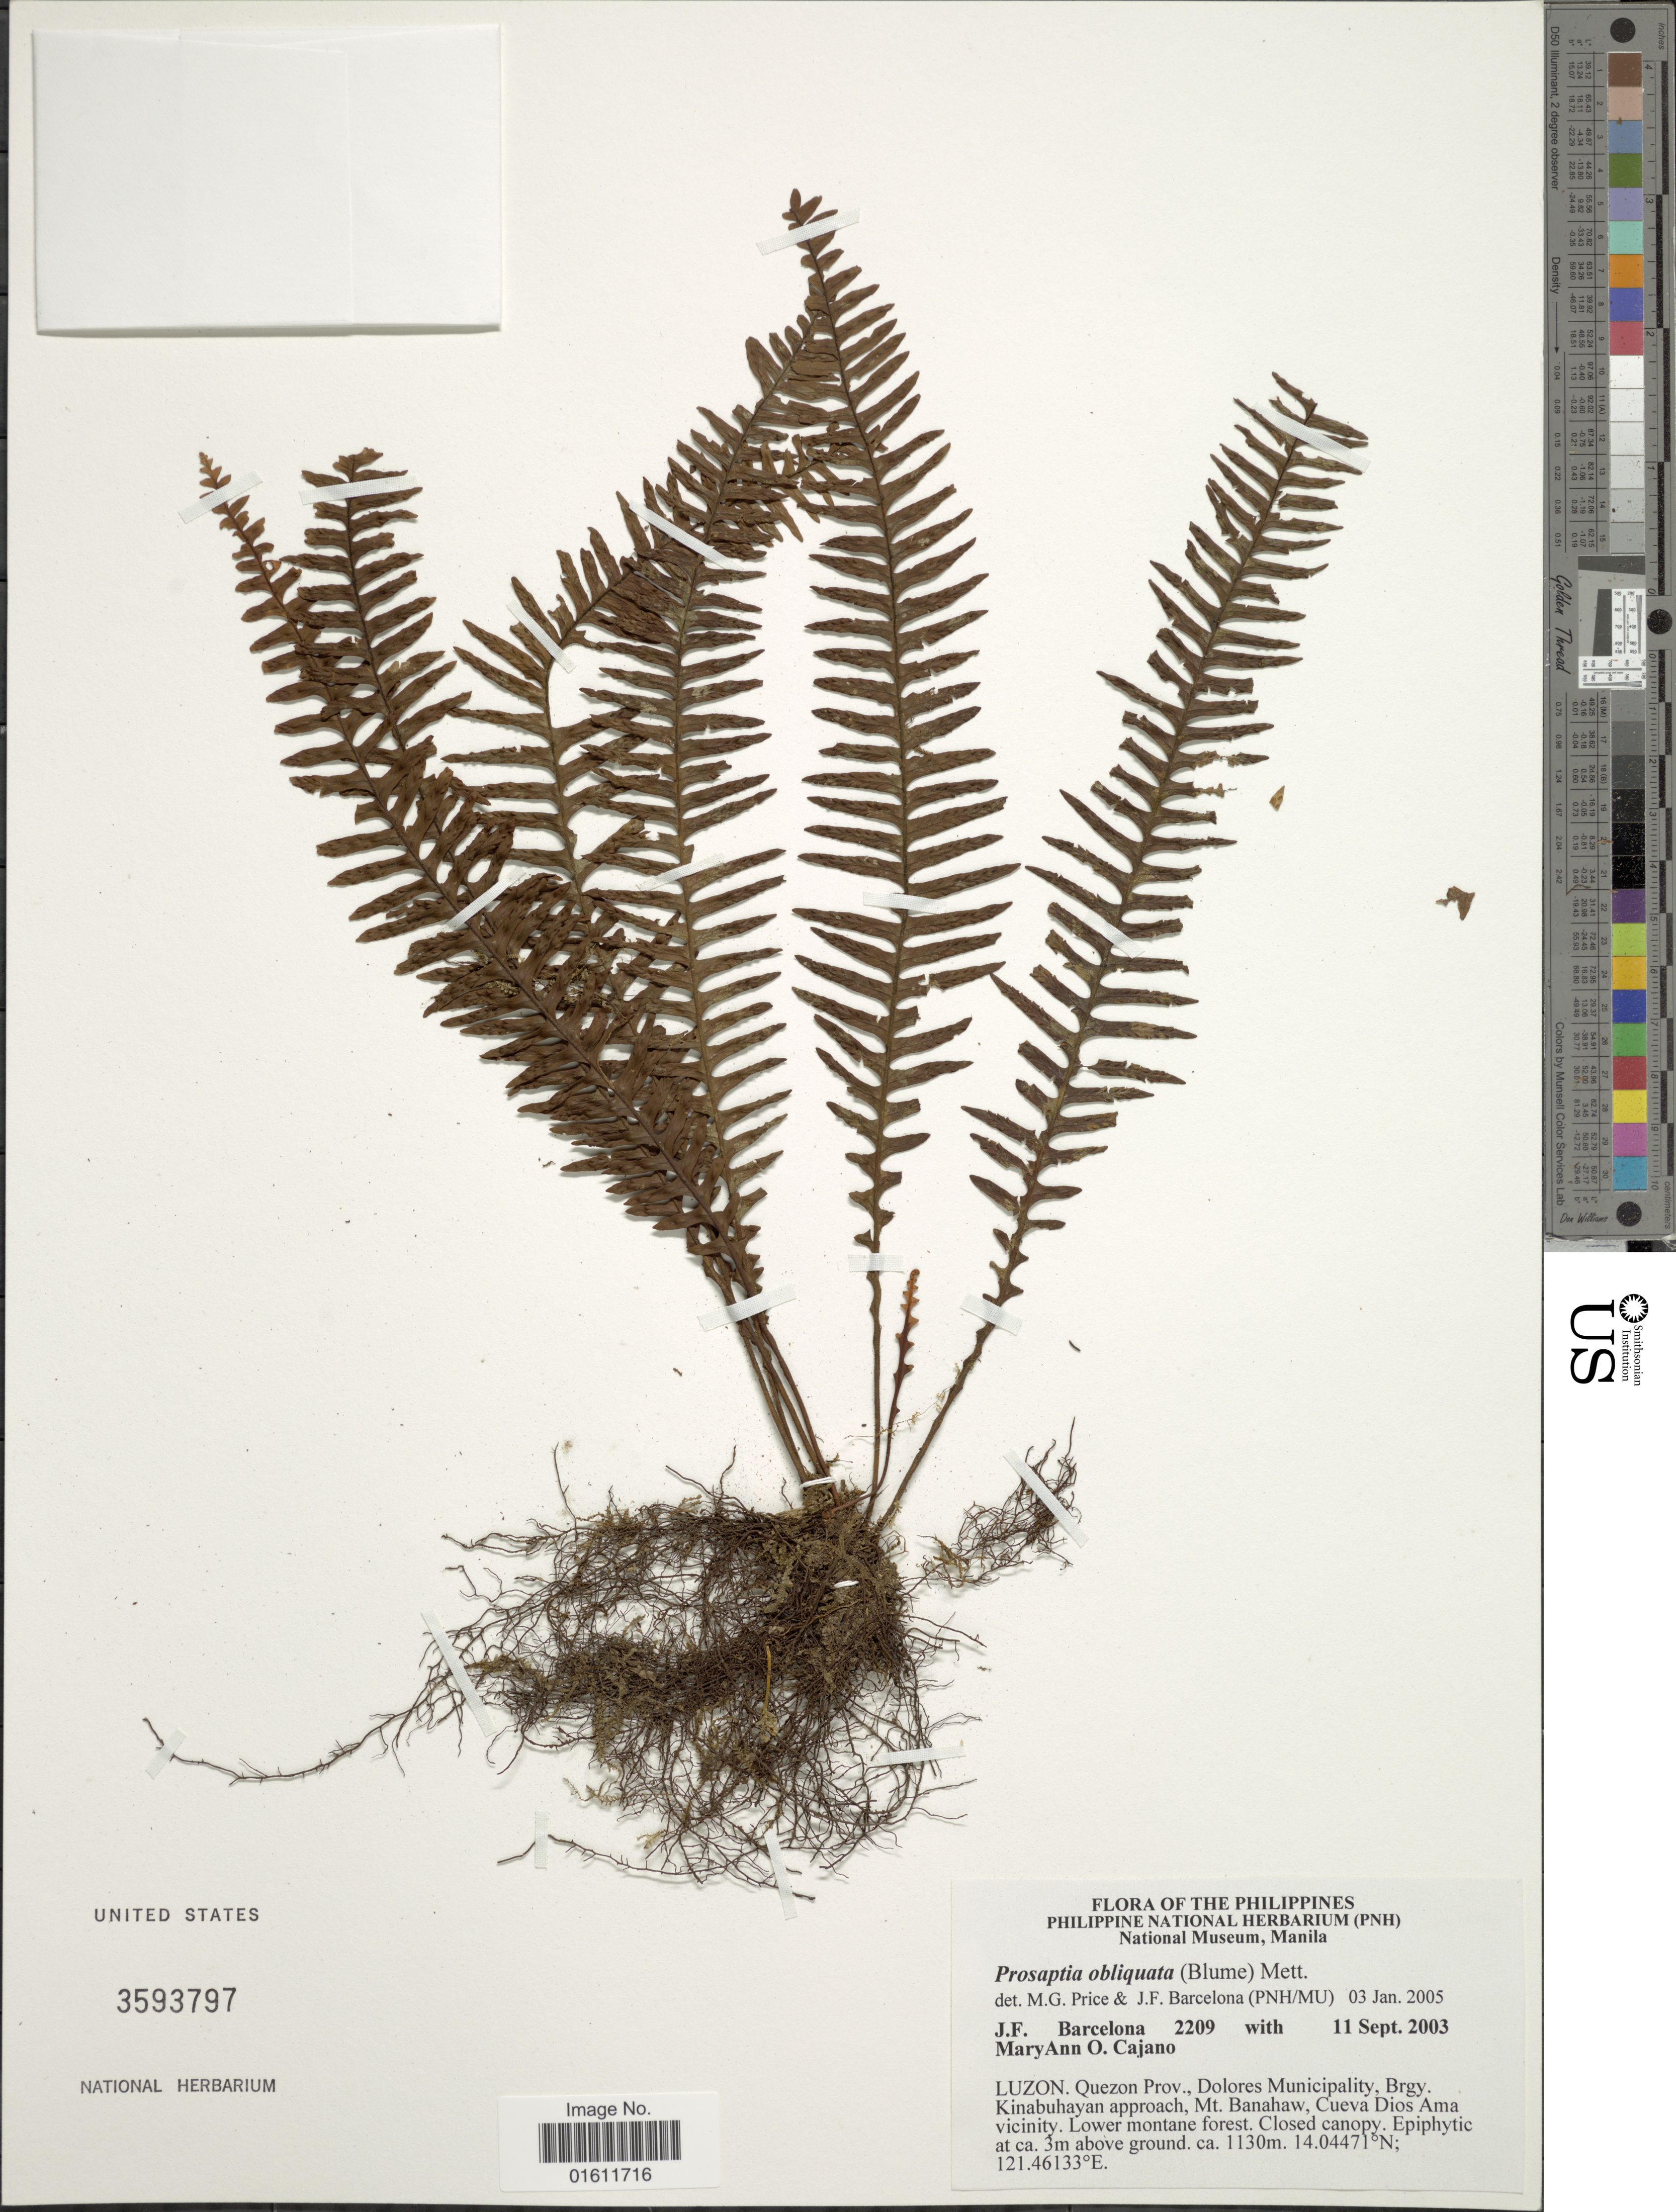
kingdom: Plantae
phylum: Tracheophyta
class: Polypodiopsida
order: Polypodiales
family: Polypodiaceae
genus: Prosaptia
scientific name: Prosaptia obliquata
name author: (Blume) Mett.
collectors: J. F. Barcelona & M. Cajano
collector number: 2209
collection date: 2003-09-11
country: Philippines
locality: Luzon, Quezon Prov., Dolores Municipality, Brgy., Kinabuhayan approach, Mt. Banahaw, Cueva Dios Ama vicinity.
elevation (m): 1130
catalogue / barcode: US 3593797